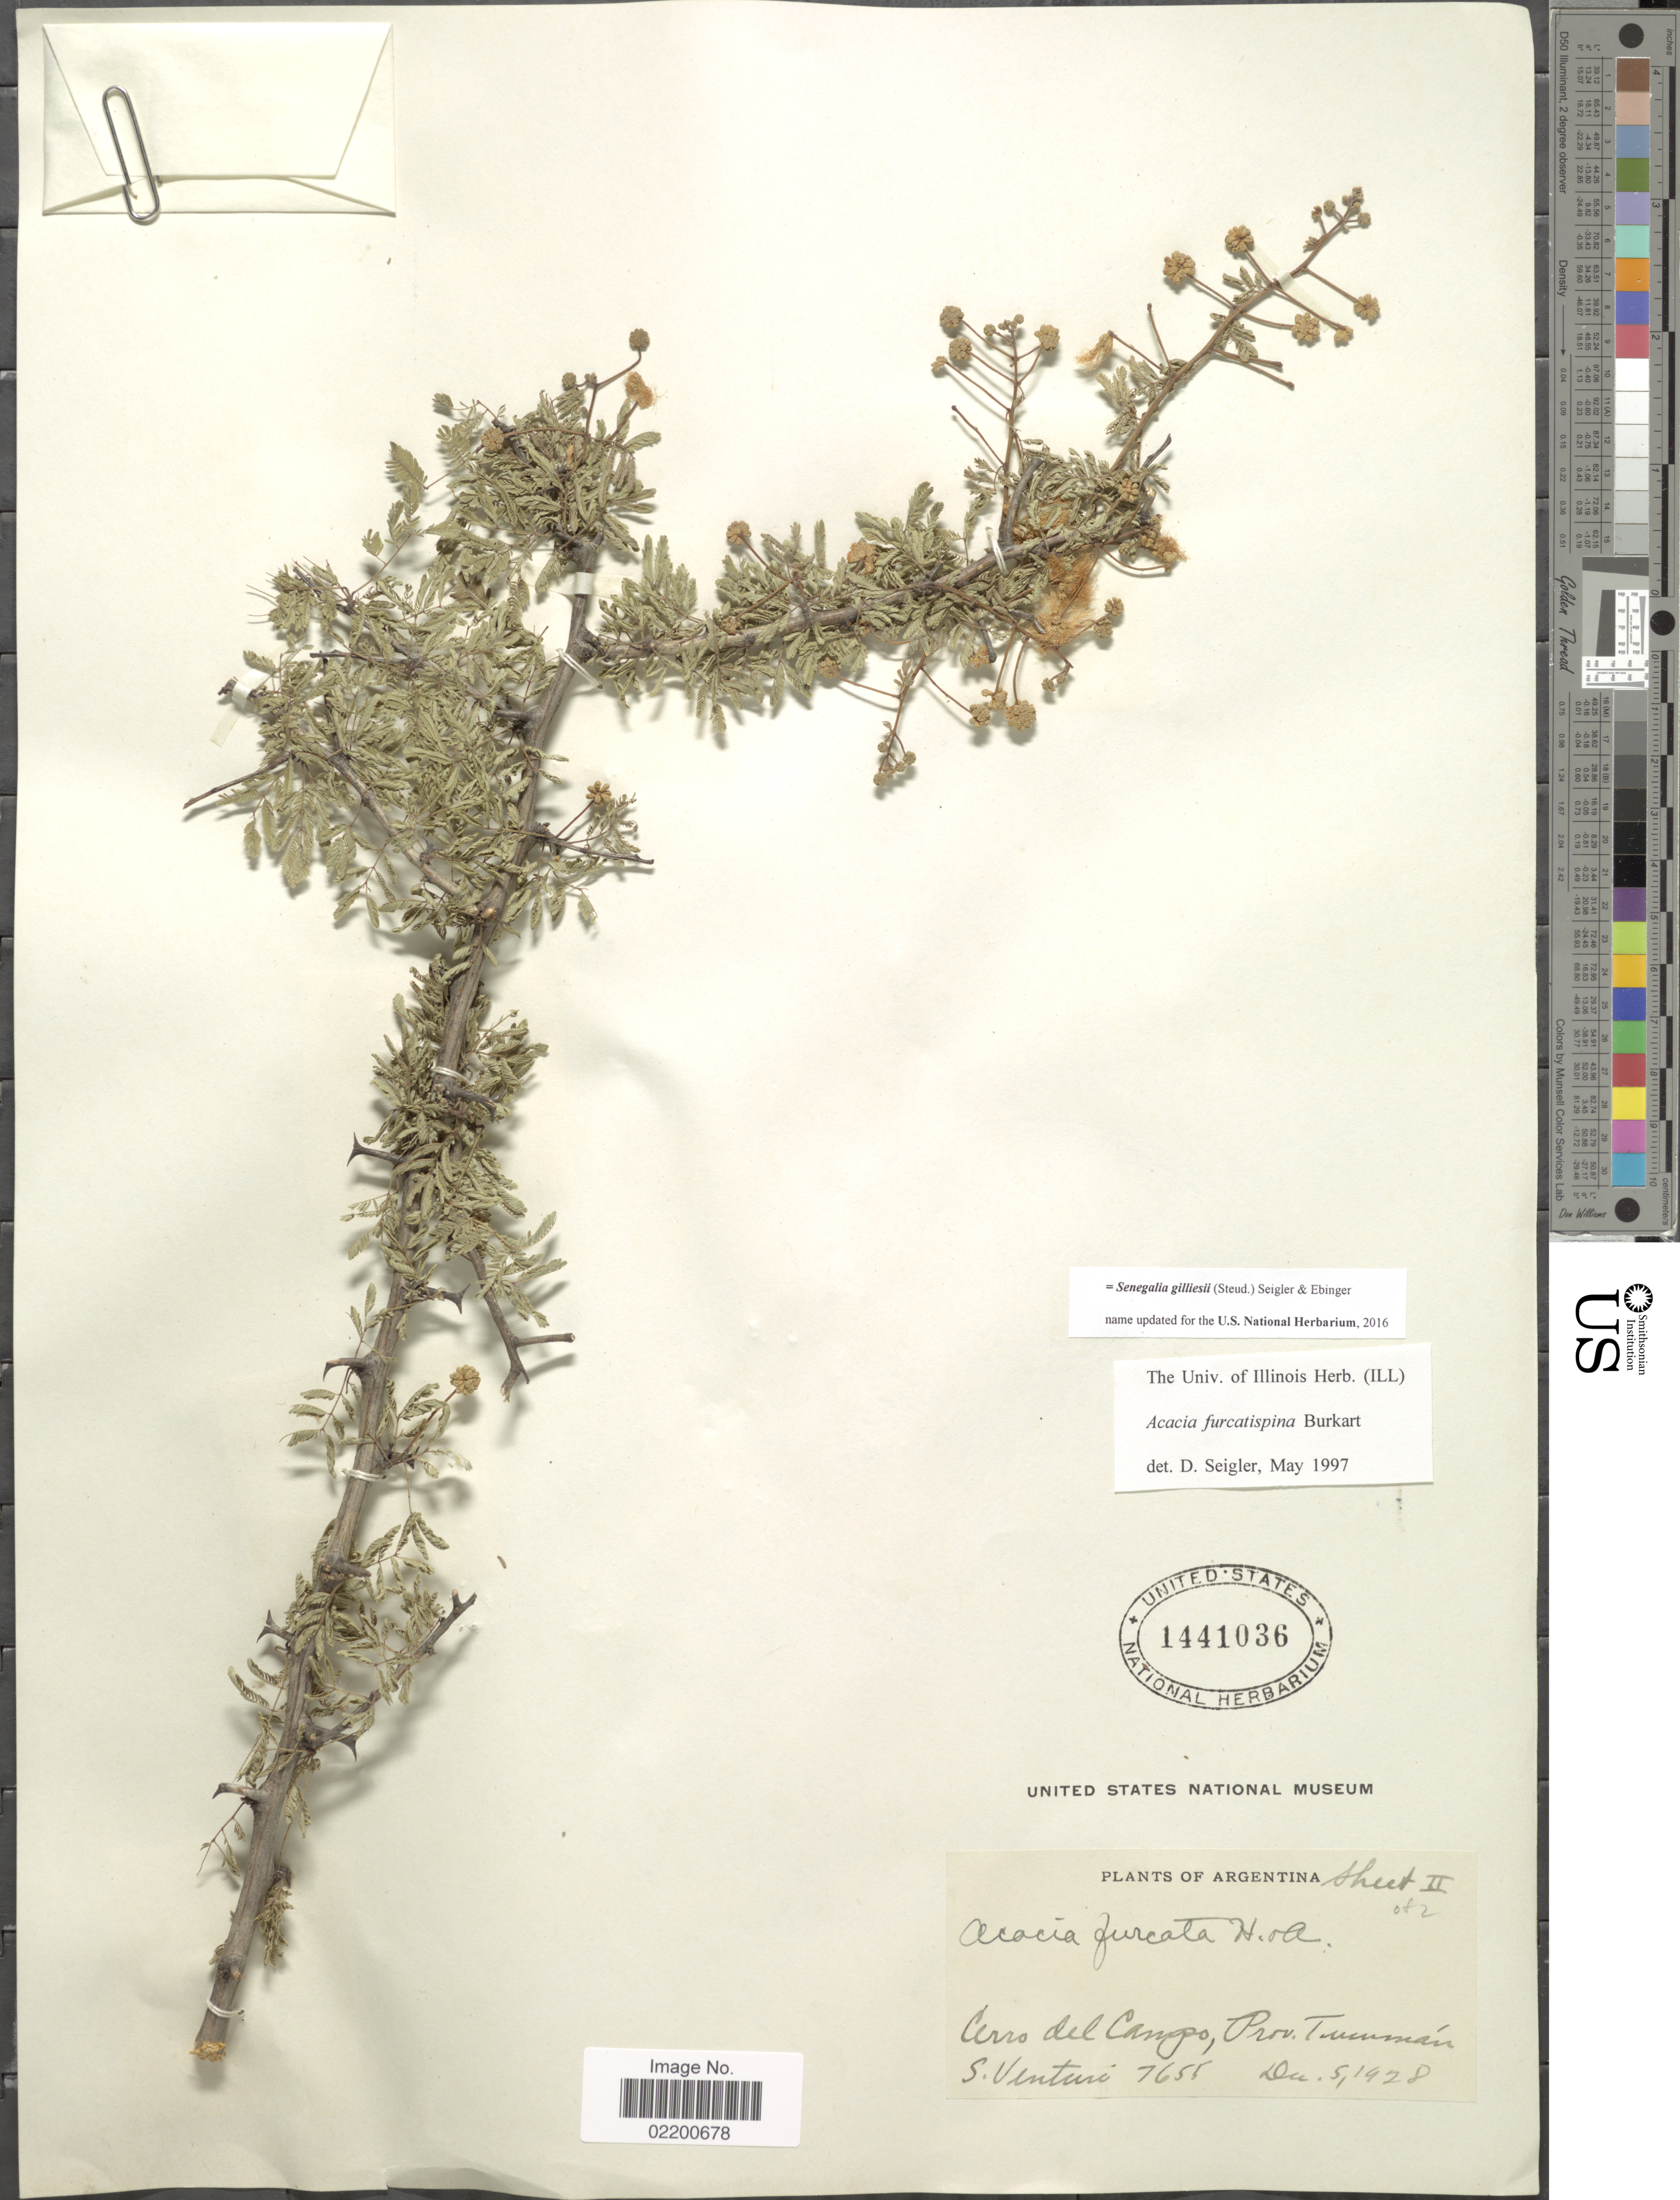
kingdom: Plantae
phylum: Tracheophyta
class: Magnoliopsida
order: Fabales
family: Fabaceae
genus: Senegalia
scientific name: Senegalia gilliesii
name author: (Steud.) Seigler & Ebinger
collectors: S. Venturi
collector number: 7655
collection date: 1928-12-05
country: Argentina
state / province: Tucuman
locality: Cerro del Campo, Prov. Tucuman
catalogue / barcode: US 1441036